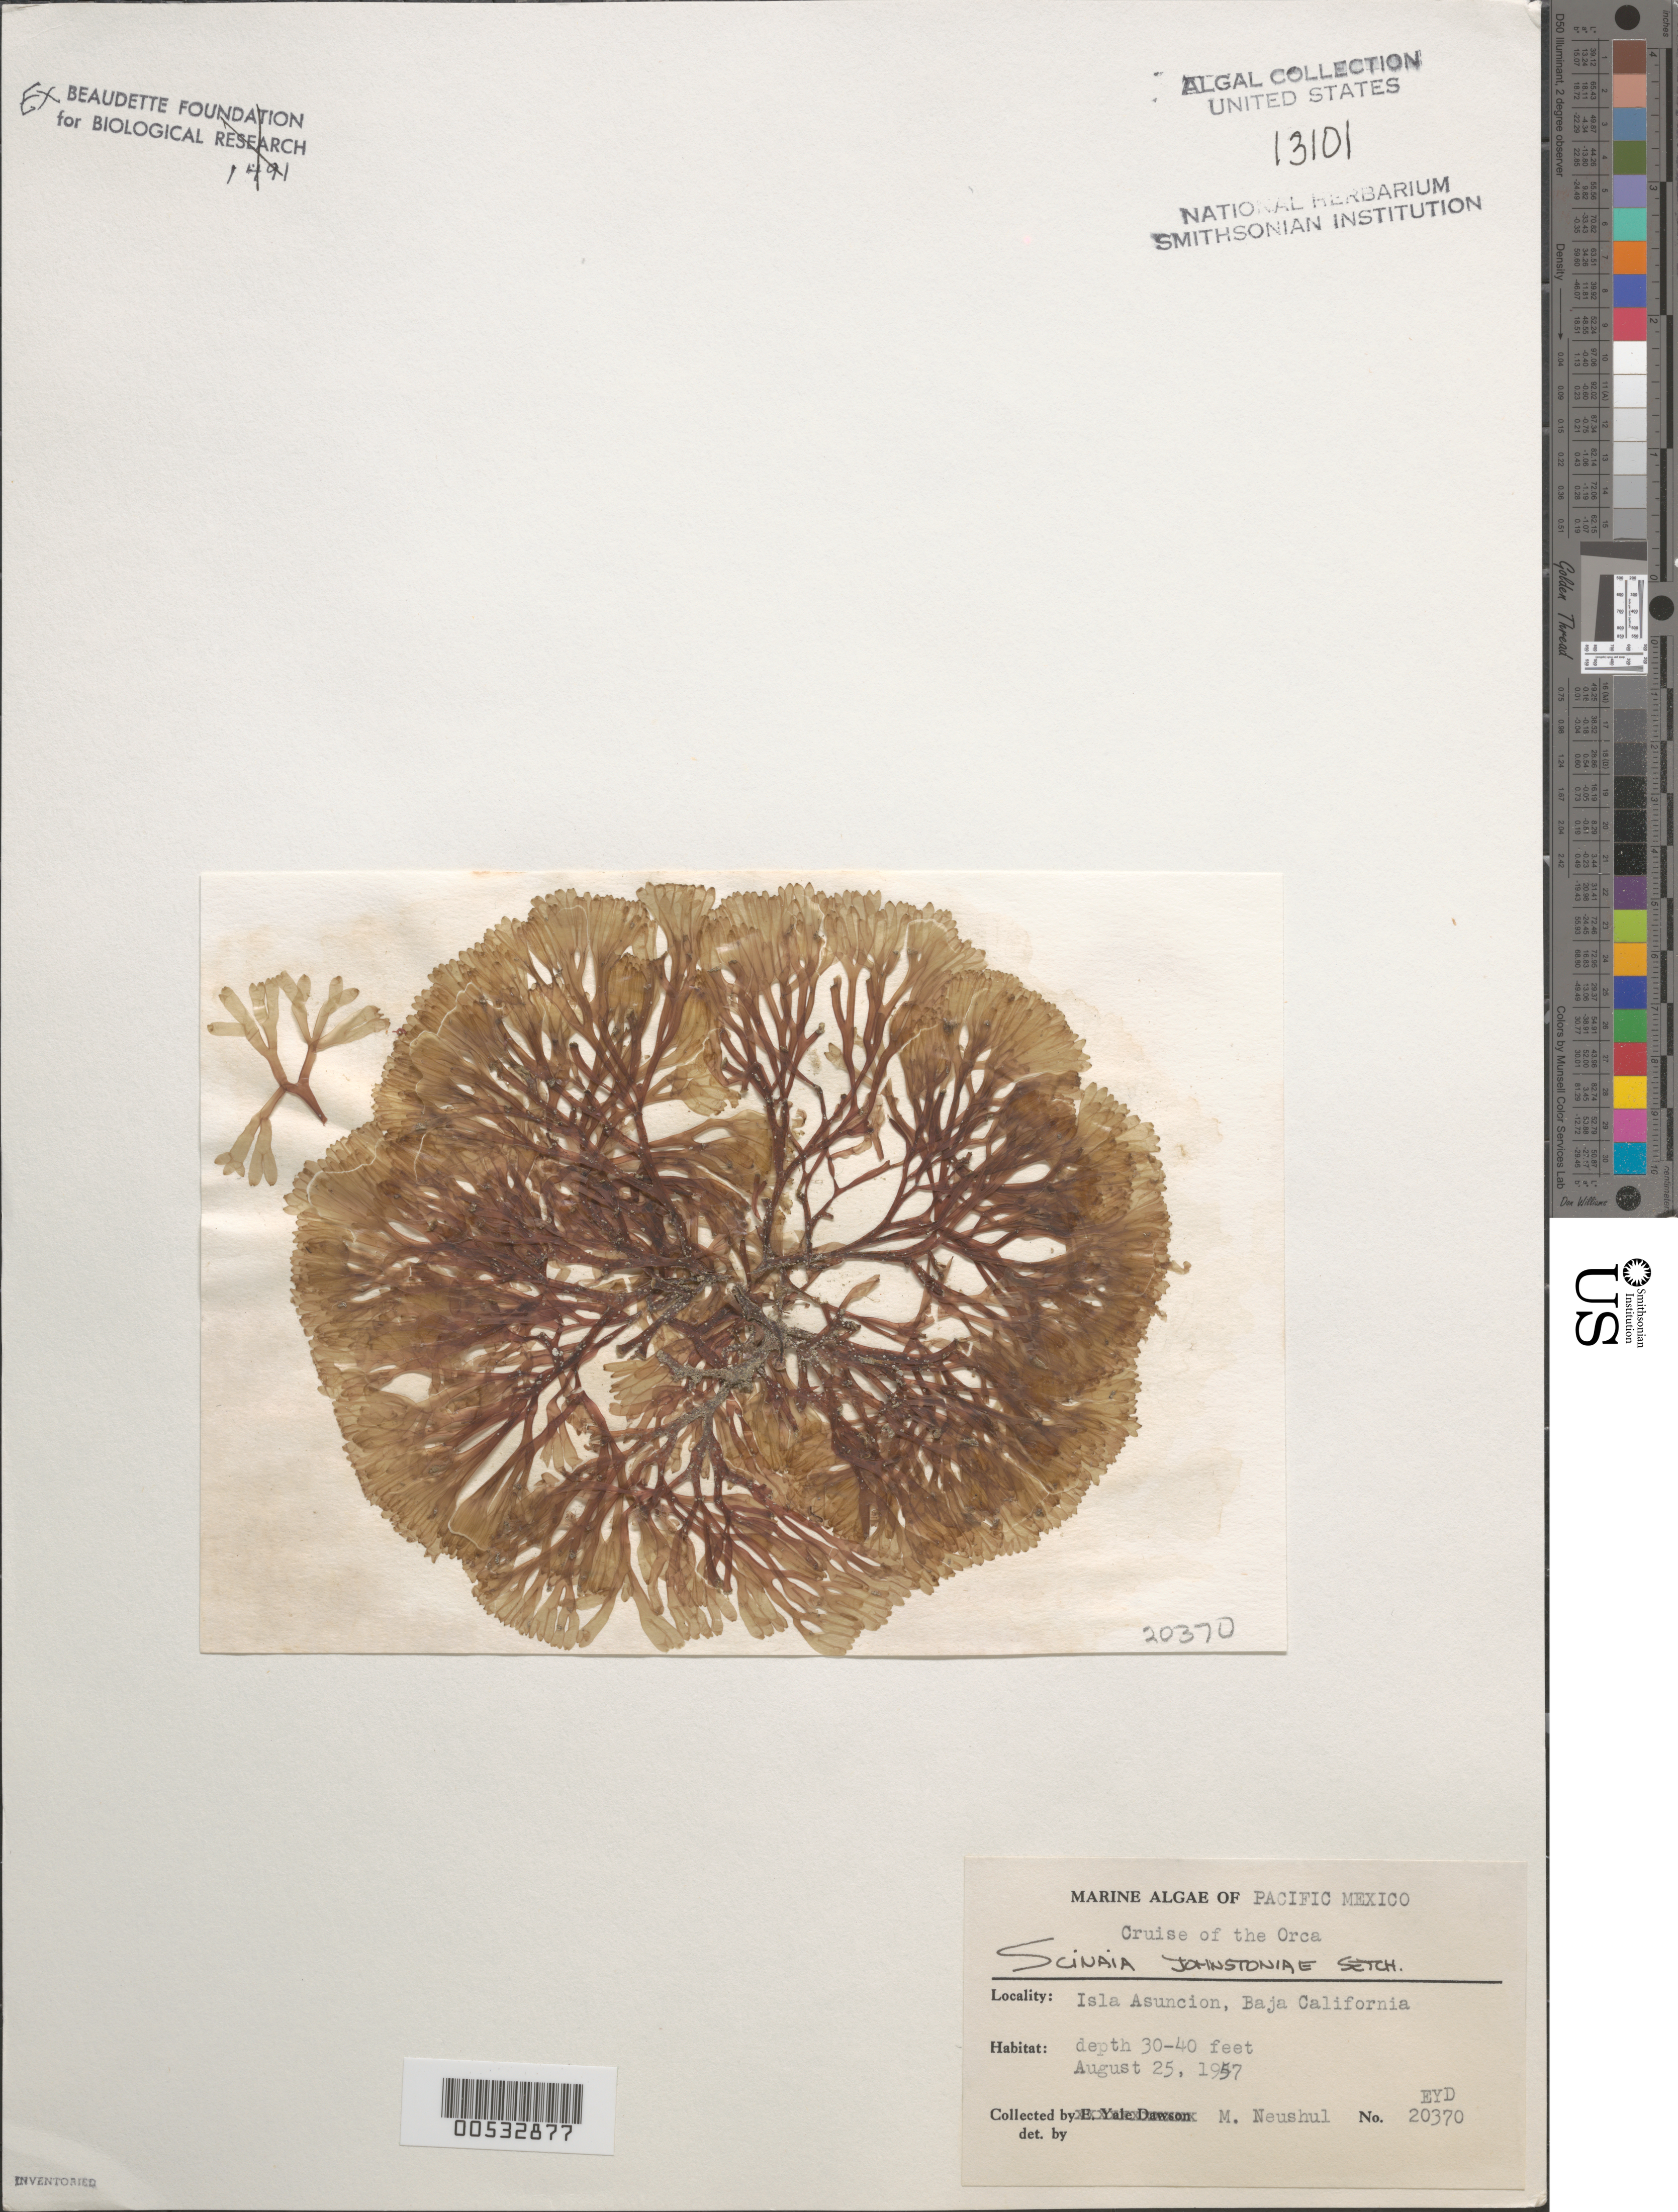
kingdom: Plantae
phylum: Rhodophyta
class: Florideophyceae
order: Nemaliales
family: Scinaiaceae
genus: Scinaia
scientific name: Scinaia johnstoniae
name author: Setch.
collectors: M. Neushul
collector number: EYD 20370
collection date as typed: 25 Aug 1957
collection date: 1957-08-25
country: Mexico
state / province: Baja California Sur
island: Isla Asuncion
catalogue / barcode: US 13101